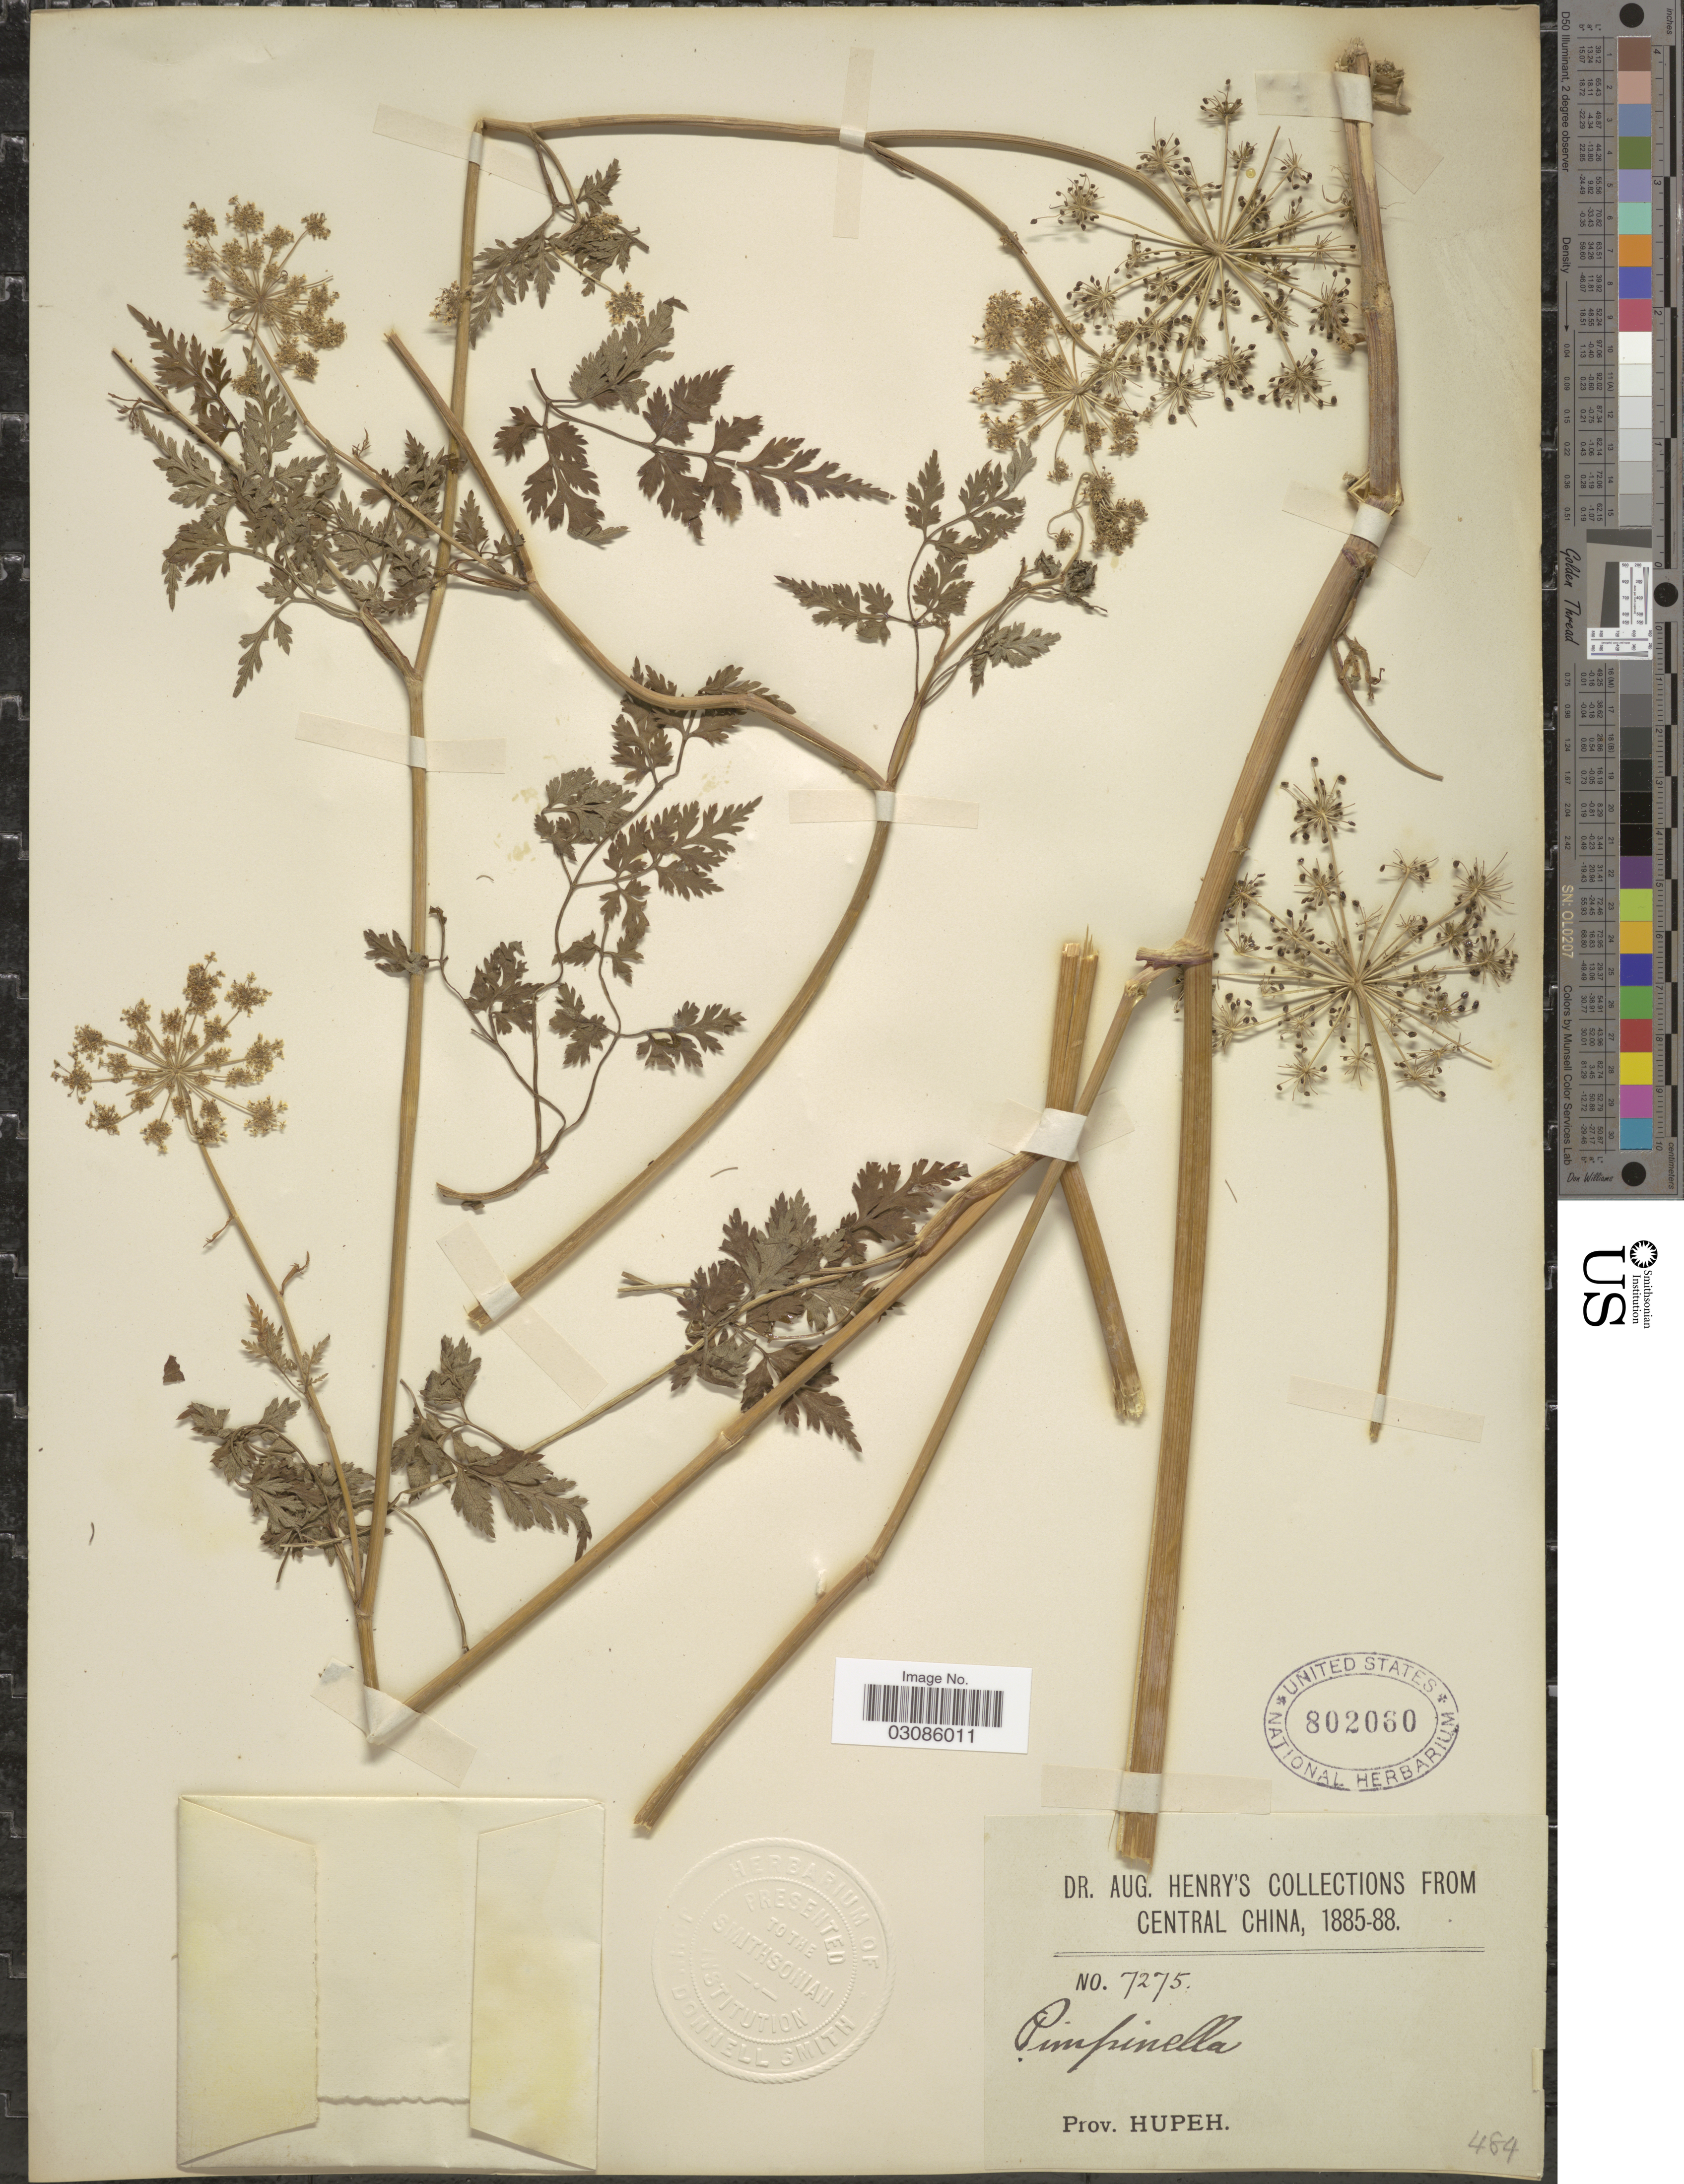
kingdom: Plantae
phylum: Tracheophyta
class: Magnoliopsida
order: Apiales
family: Apiaceae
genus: Pimpinella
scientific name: Pimpinella sp.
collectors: A. Henry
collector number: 7275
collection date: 1885/1888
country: China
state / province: Hubei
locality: Central China, Prov. Hupeh.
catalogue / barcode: US 802060